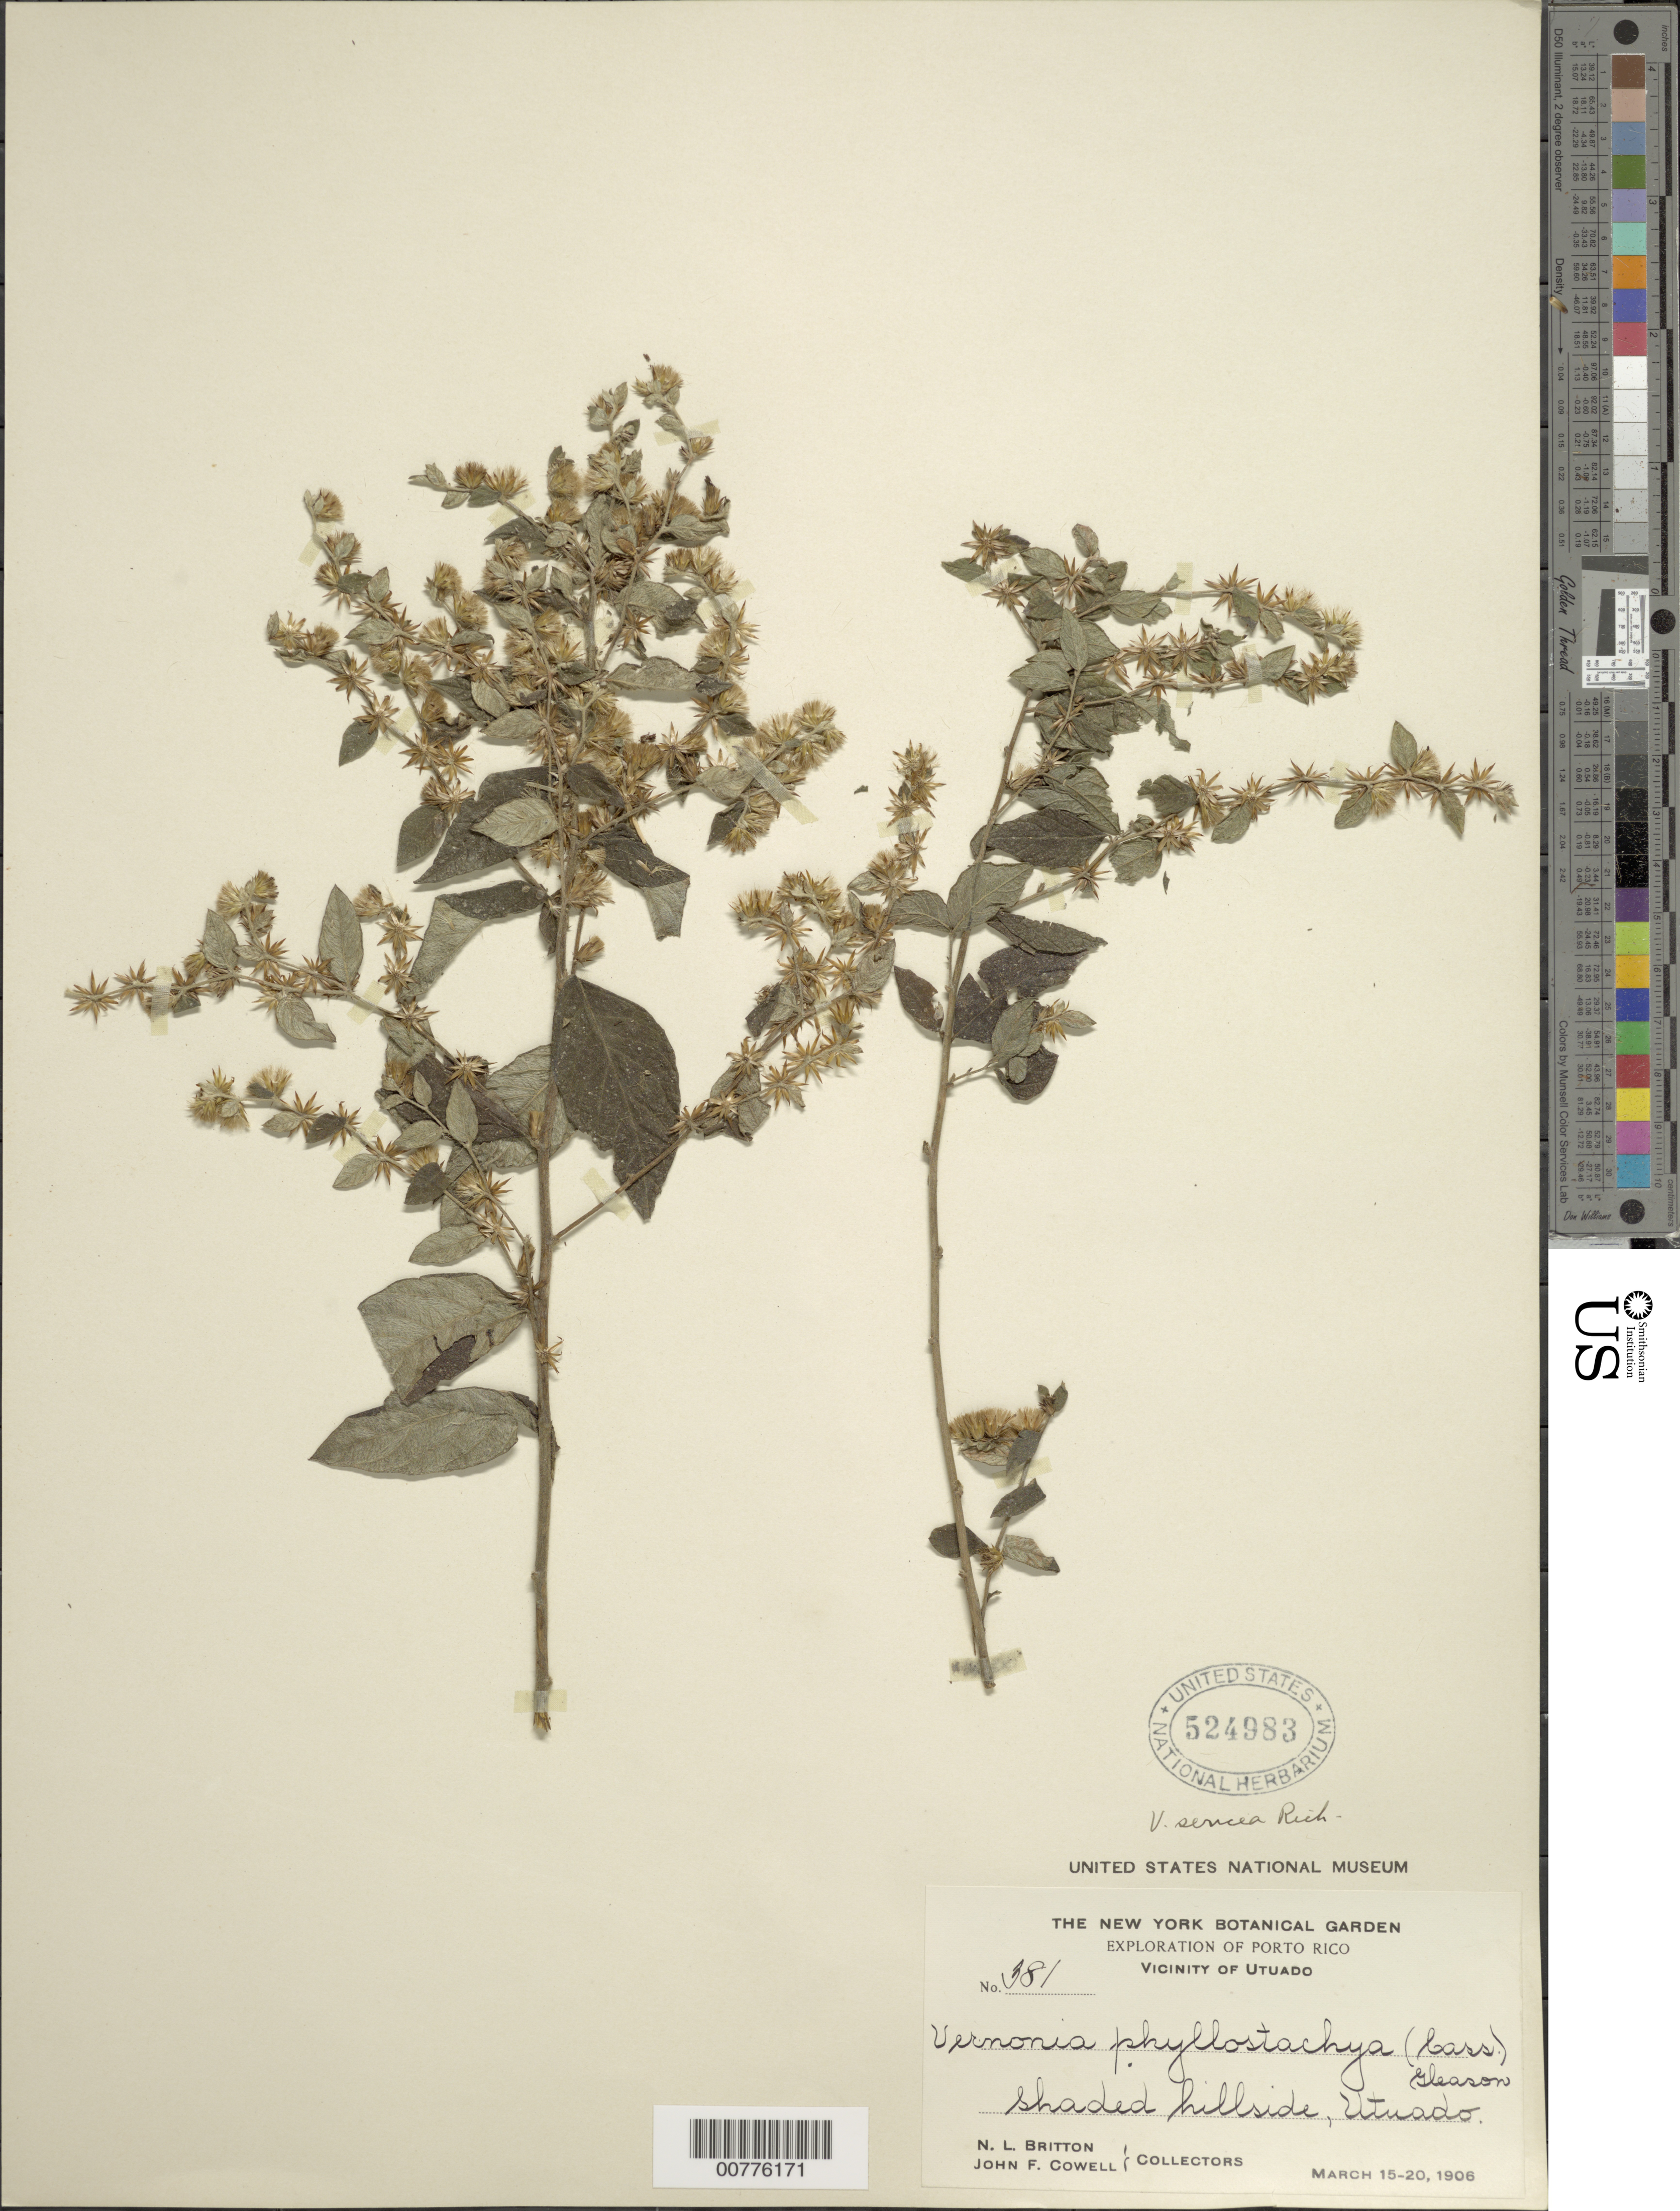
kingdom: Plantae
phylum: Tracheophyta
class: Magnoliopsida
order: Asterales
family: Asteraceae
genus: Lepidaploa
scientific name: Lepidaploa sericea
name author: (Rich.) H. Rob.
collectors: N. Britton & J. F. Cowell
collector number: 381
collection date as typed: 15 Mar 1906 to 20 Mar 1906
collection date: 1906-03-15/1906-03-20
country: Puerto Rico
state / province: Utuado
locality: Vicinity of Utuado. Shaded hillside, Utuado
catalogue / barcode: US 524983